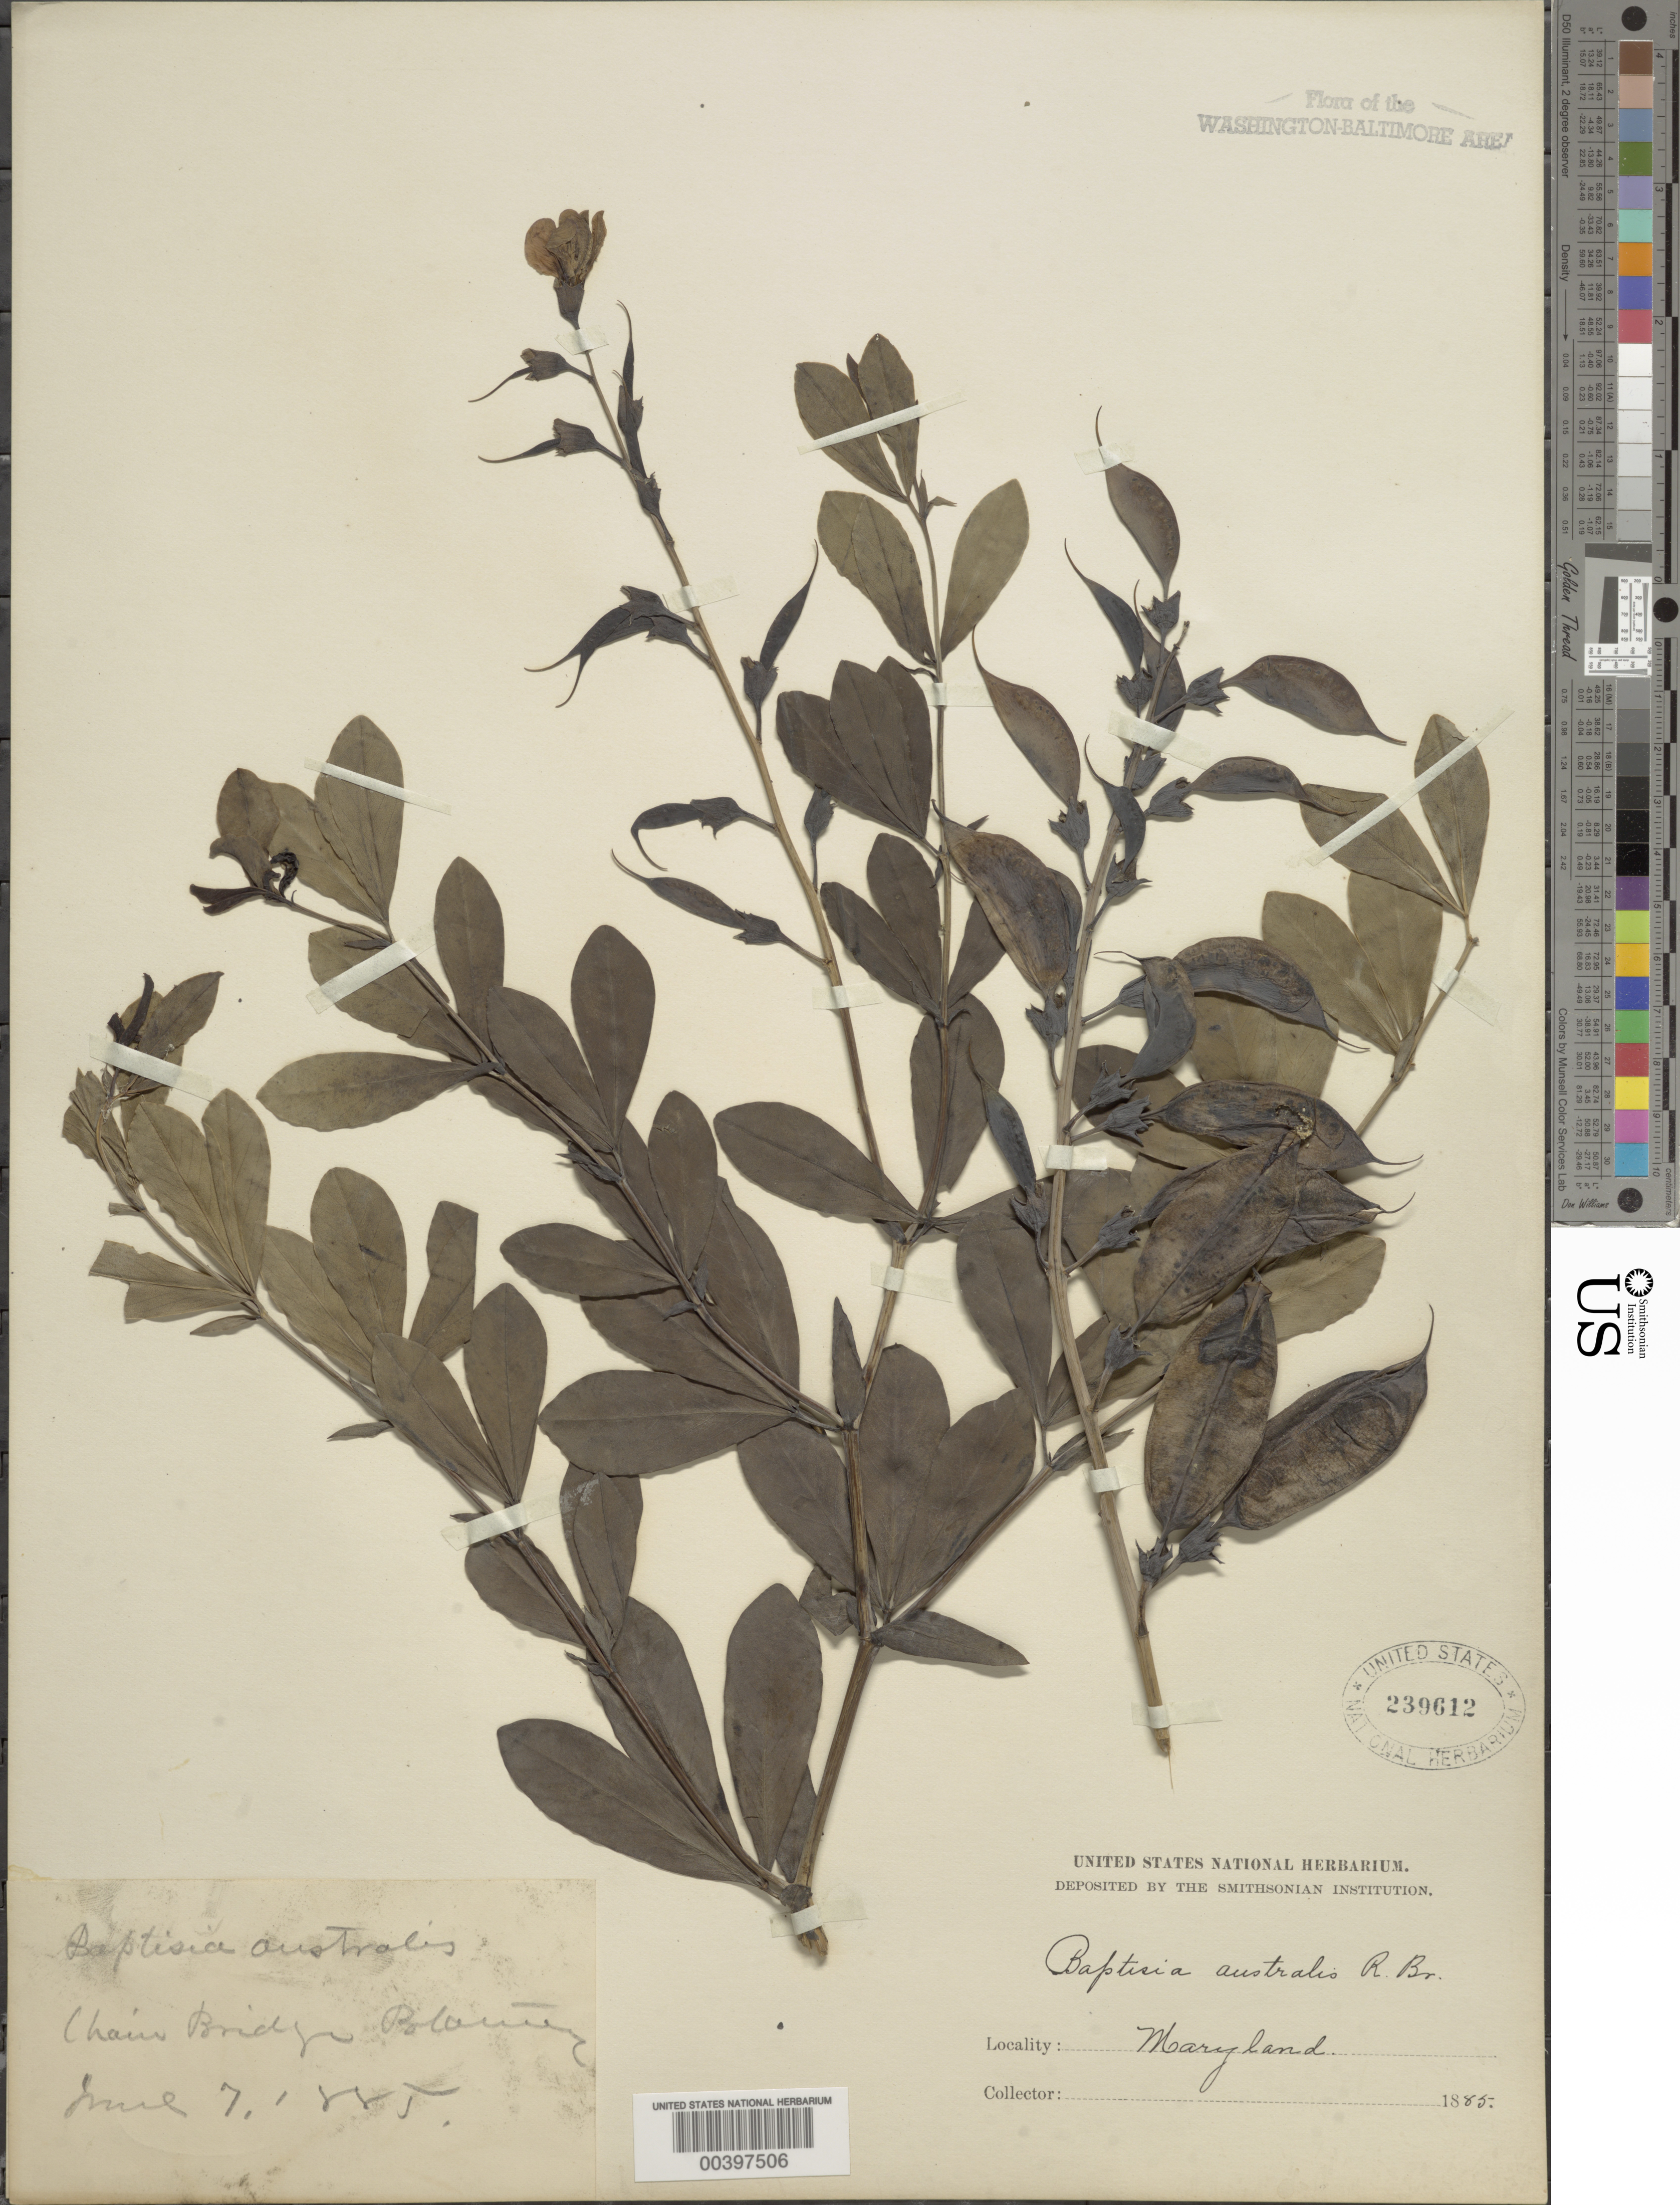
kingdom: Plantae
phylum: Tracheophyta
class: Magnoliopsida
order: Fabales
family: Fabaceae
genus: Baptisia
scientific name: Baptisia australis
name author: (L.) R. Br.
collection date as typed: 07 Jun 1885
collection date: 1885-06-07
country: United States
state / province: Maryland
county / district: Montgomery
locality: Potomac Flats near Chain Bridge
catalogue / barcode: US 239612